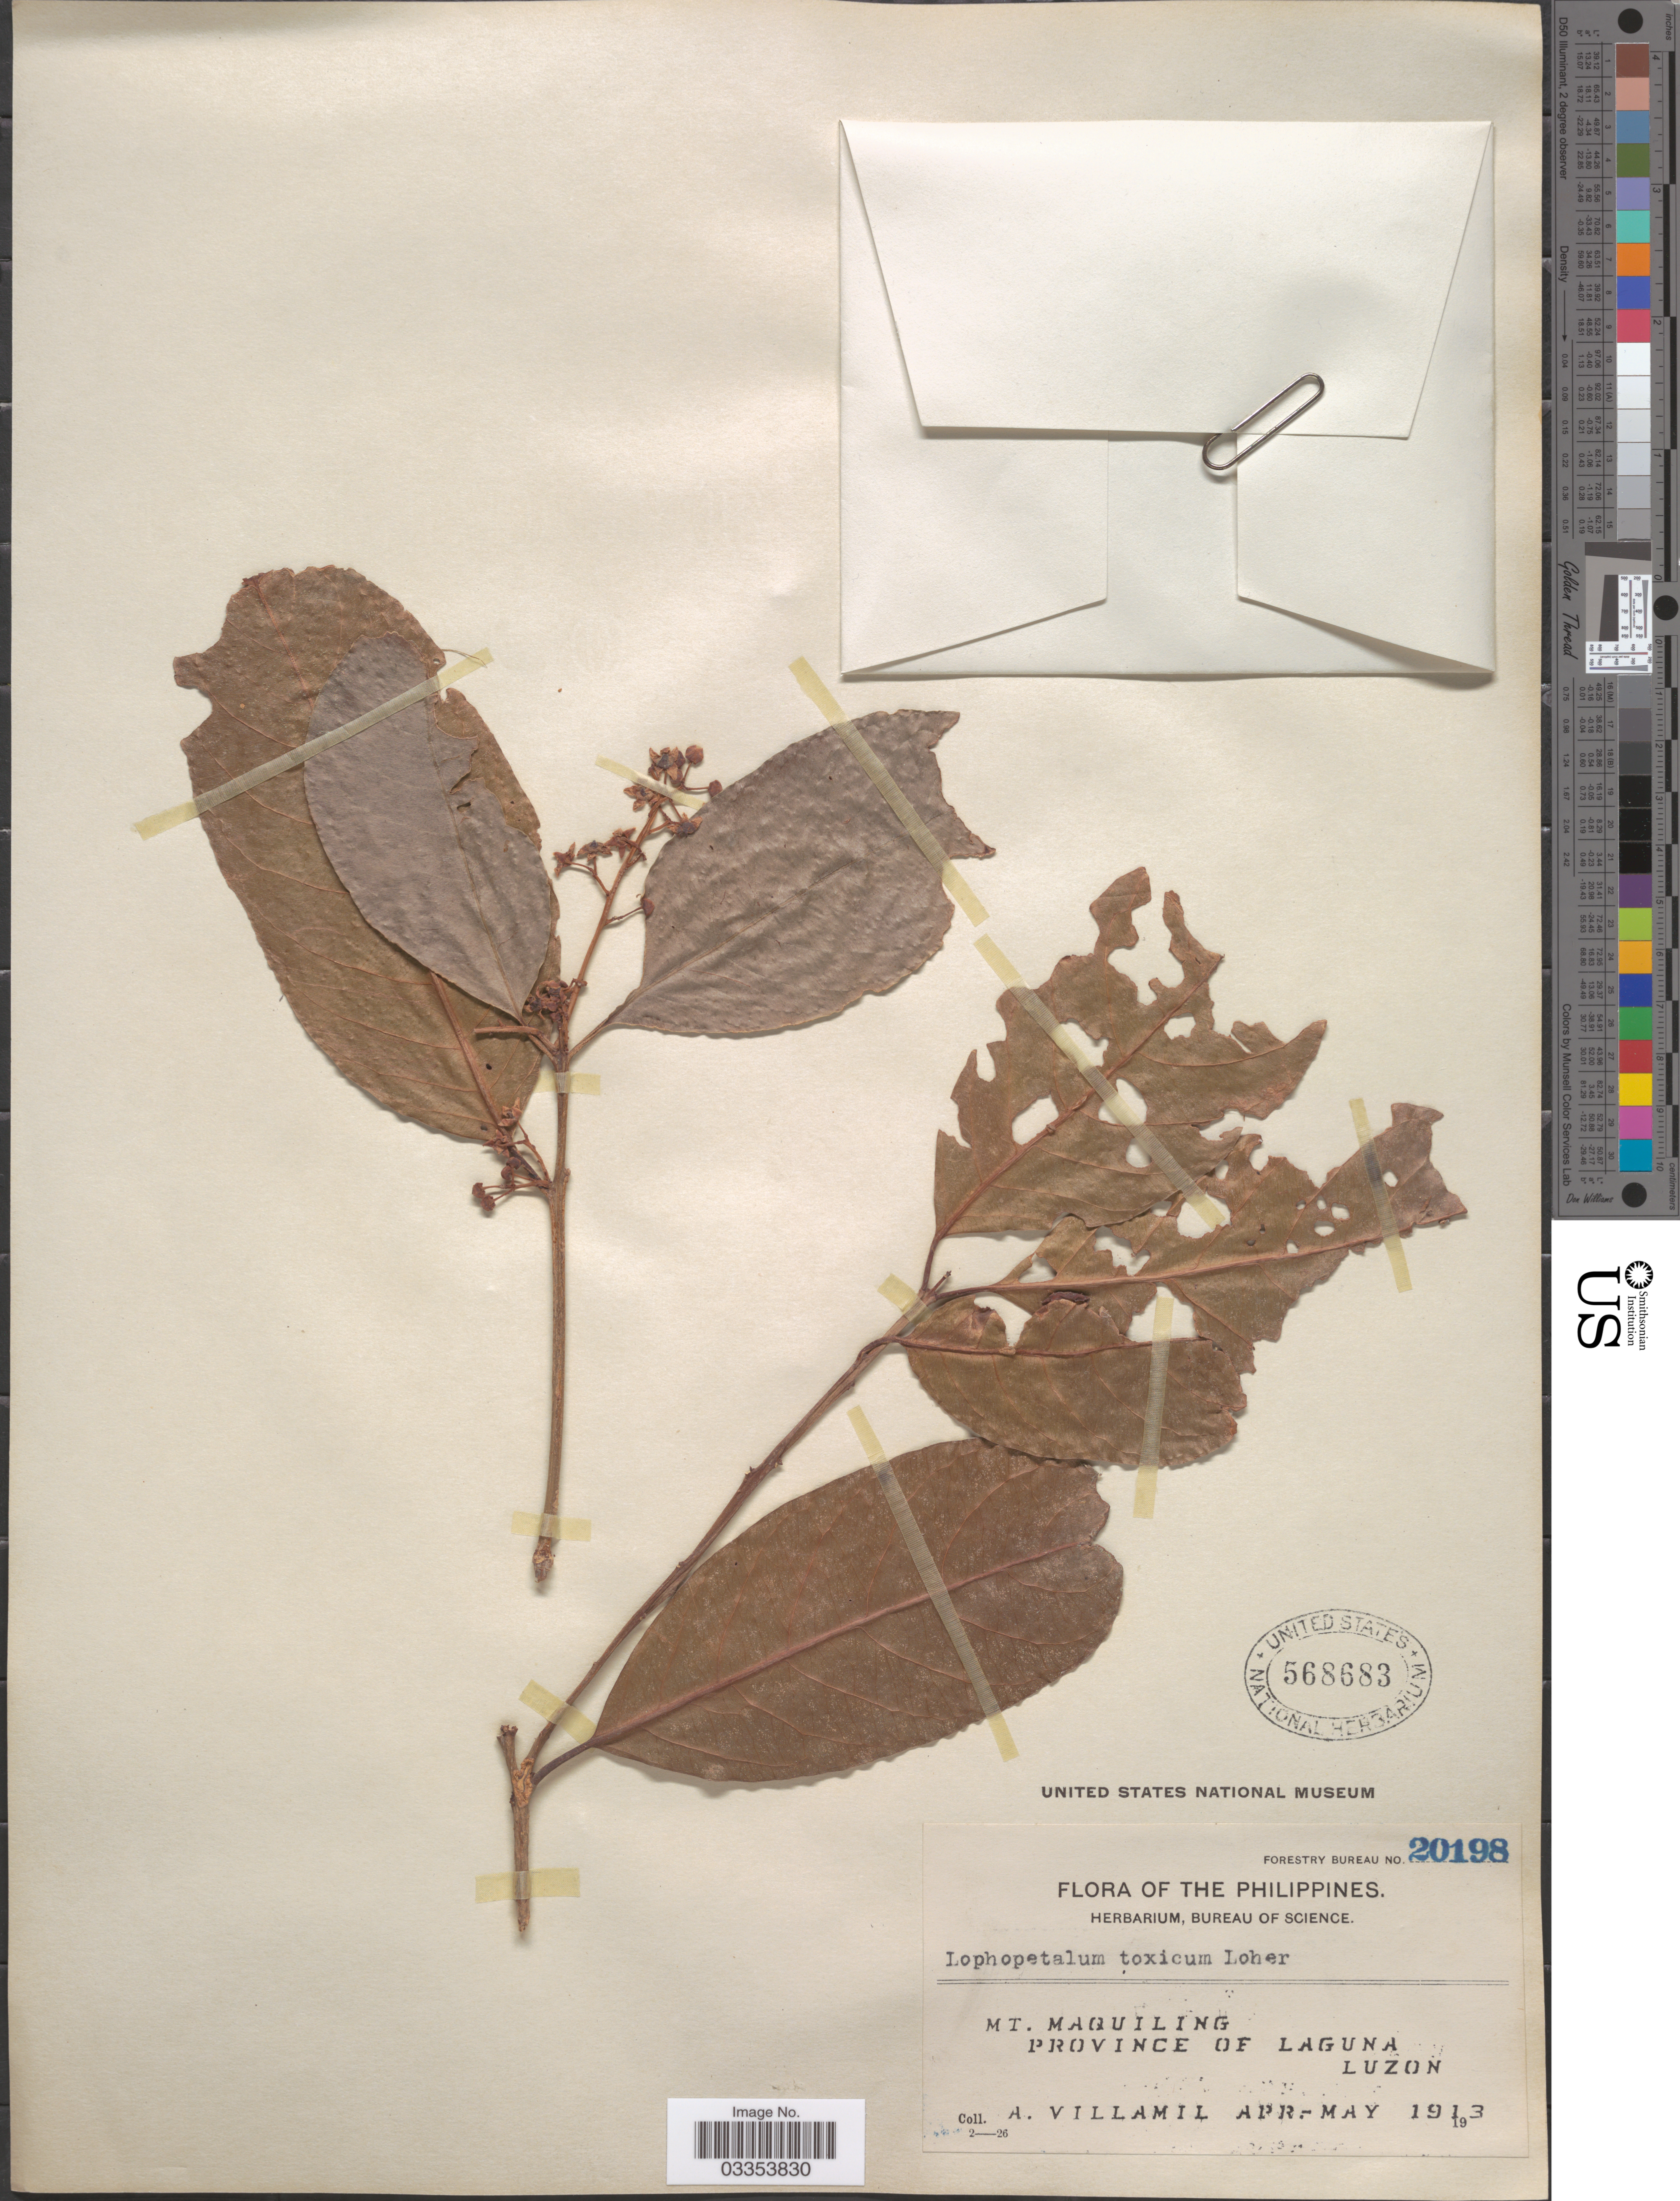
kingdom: Plantae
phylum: Tracheophyta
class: Magnoliopsida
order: Celastrales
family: Celastraceae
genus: Lophopetalum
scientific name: Lophopetalum javanicum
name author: (Zoll.) Turcz.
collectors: A. Villamil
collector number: Forestry Bureau 20198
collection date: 1913-04/1913-05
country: Philippines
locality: Mt. Maquiling, province of Laguna, Luzon.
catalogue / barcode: US 568683